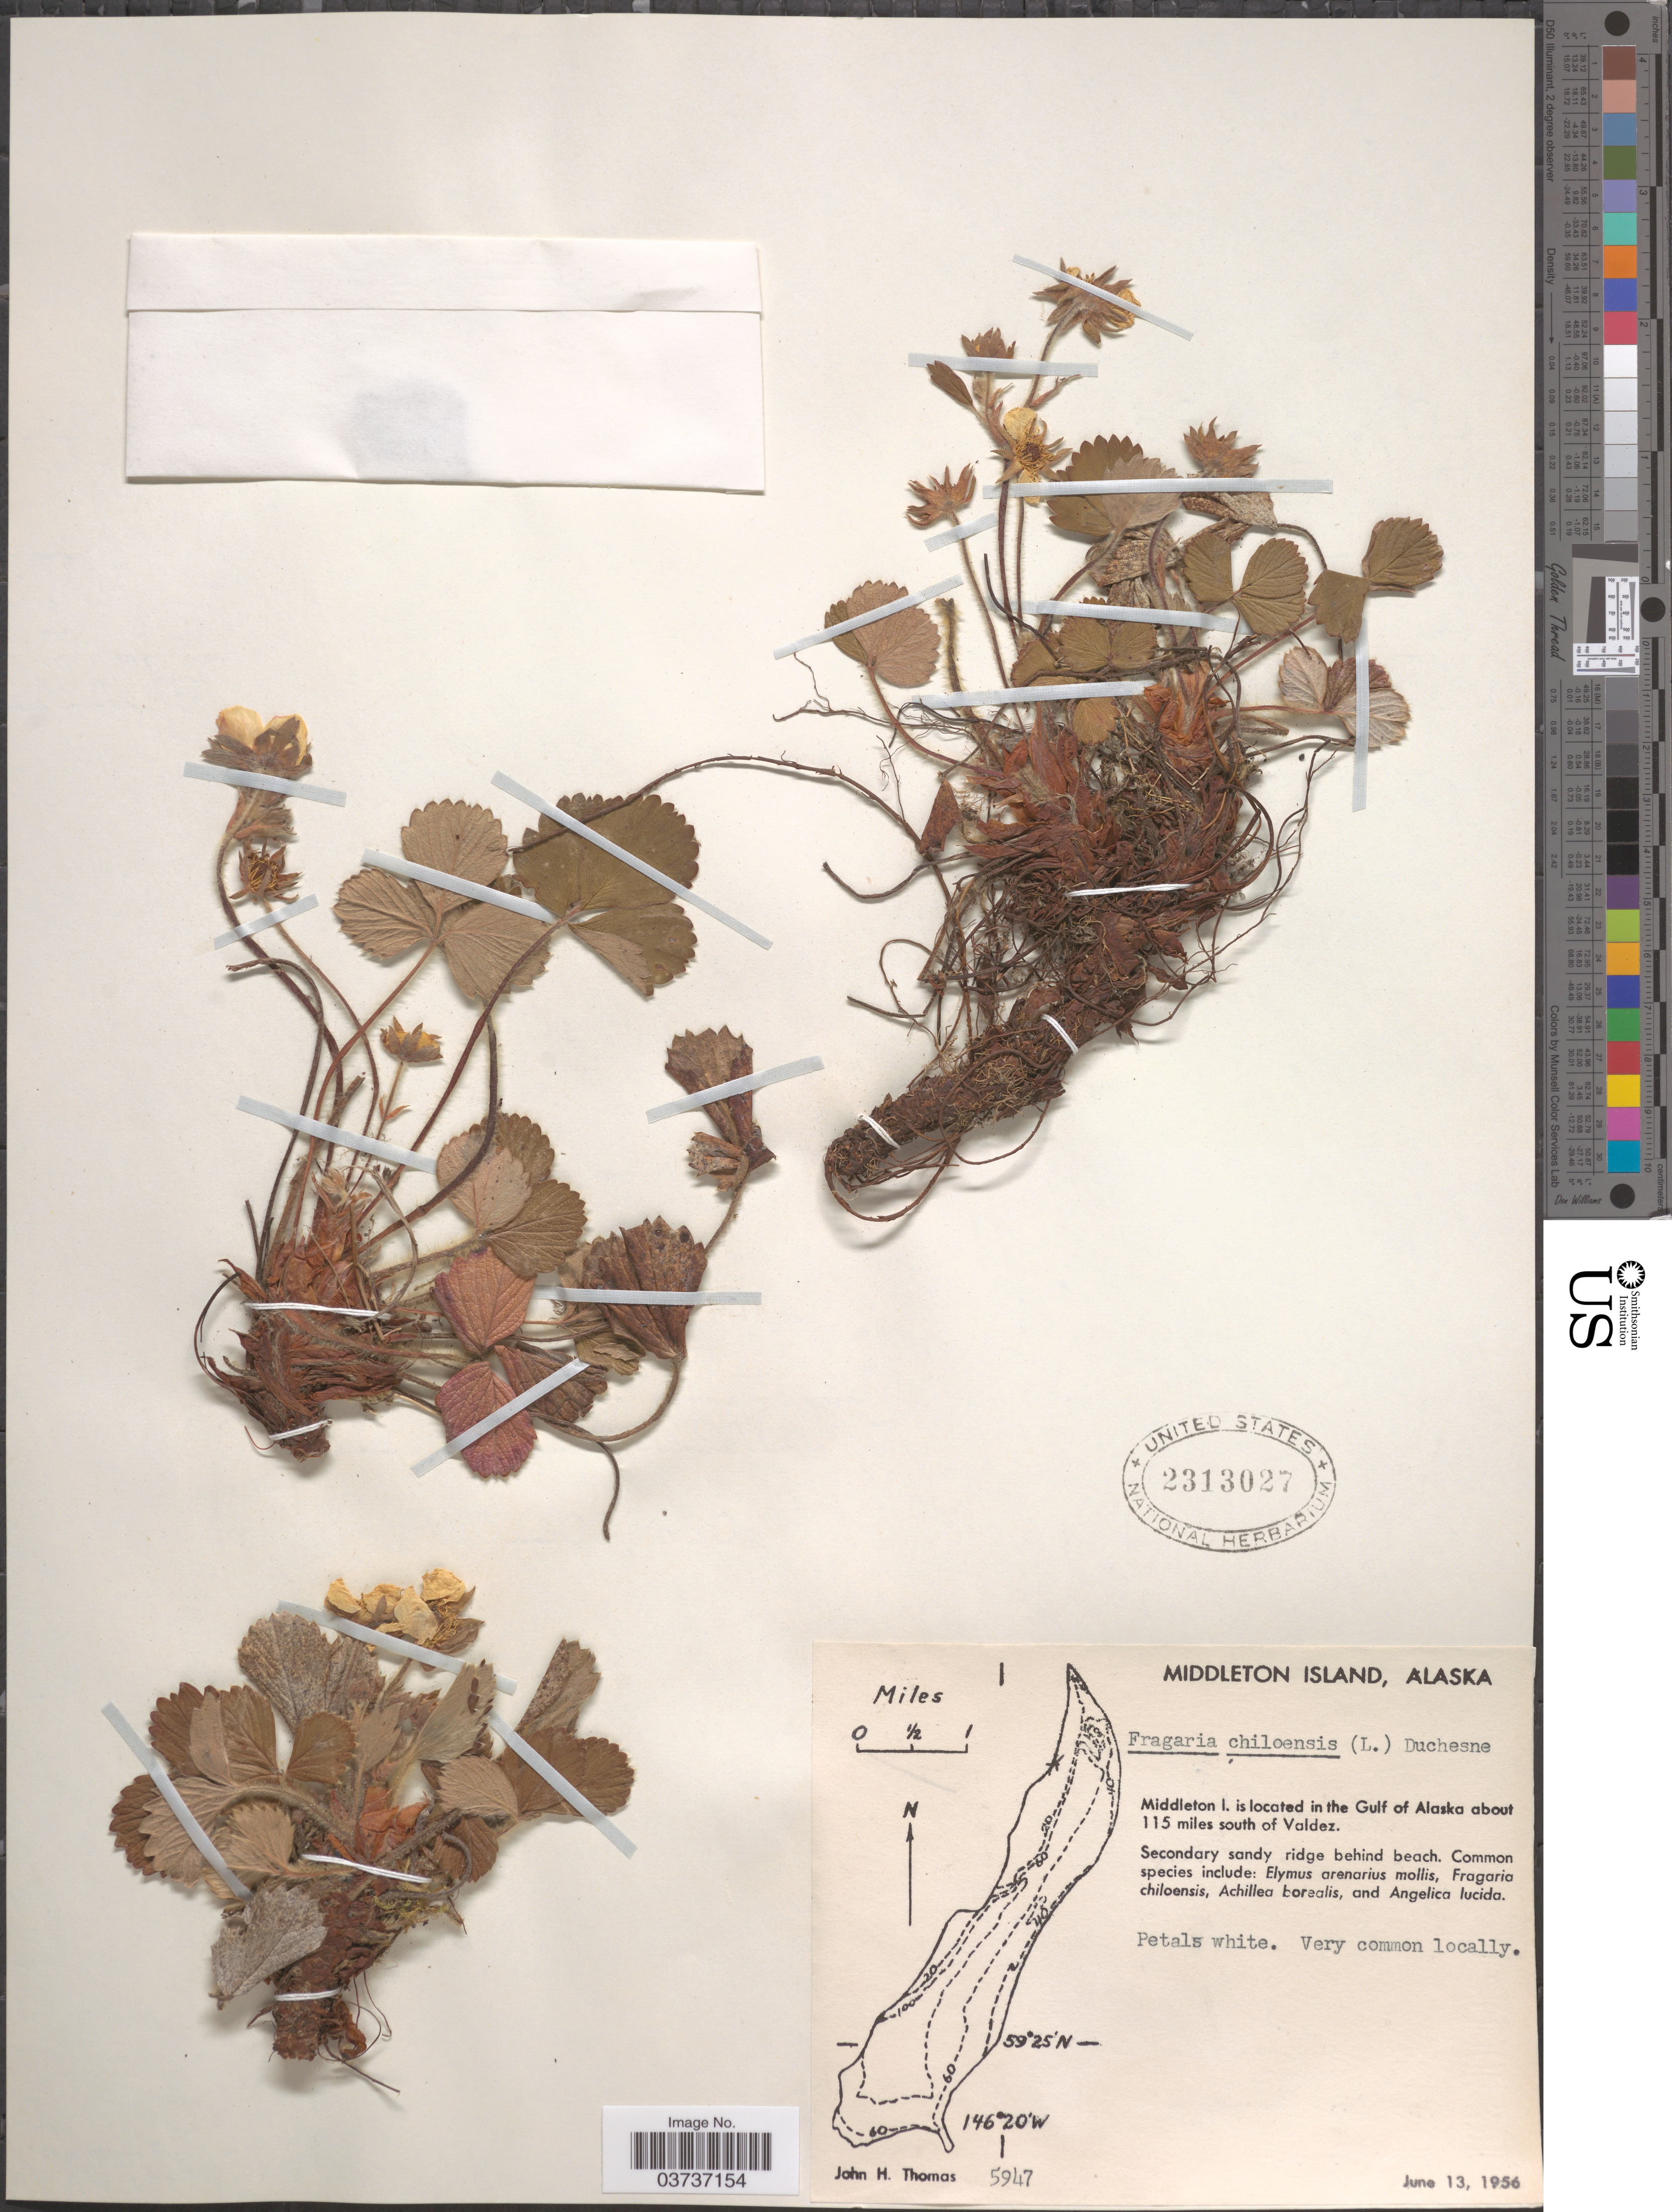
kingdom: Plantae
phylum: Tracheophyta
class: Magnoliopsida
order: Rosales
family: Rosaceae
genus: Fragaria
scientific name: Fragaria chiloensis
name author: (L.) Mill.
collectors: J. H. Thomas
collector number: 5947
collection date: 1956-06-13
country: United States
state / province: Alaska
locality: Middleton Island. Middleton I. is located in the Gulf of Alaska about 115 miles south of Valdez.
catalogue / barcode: US 2313027